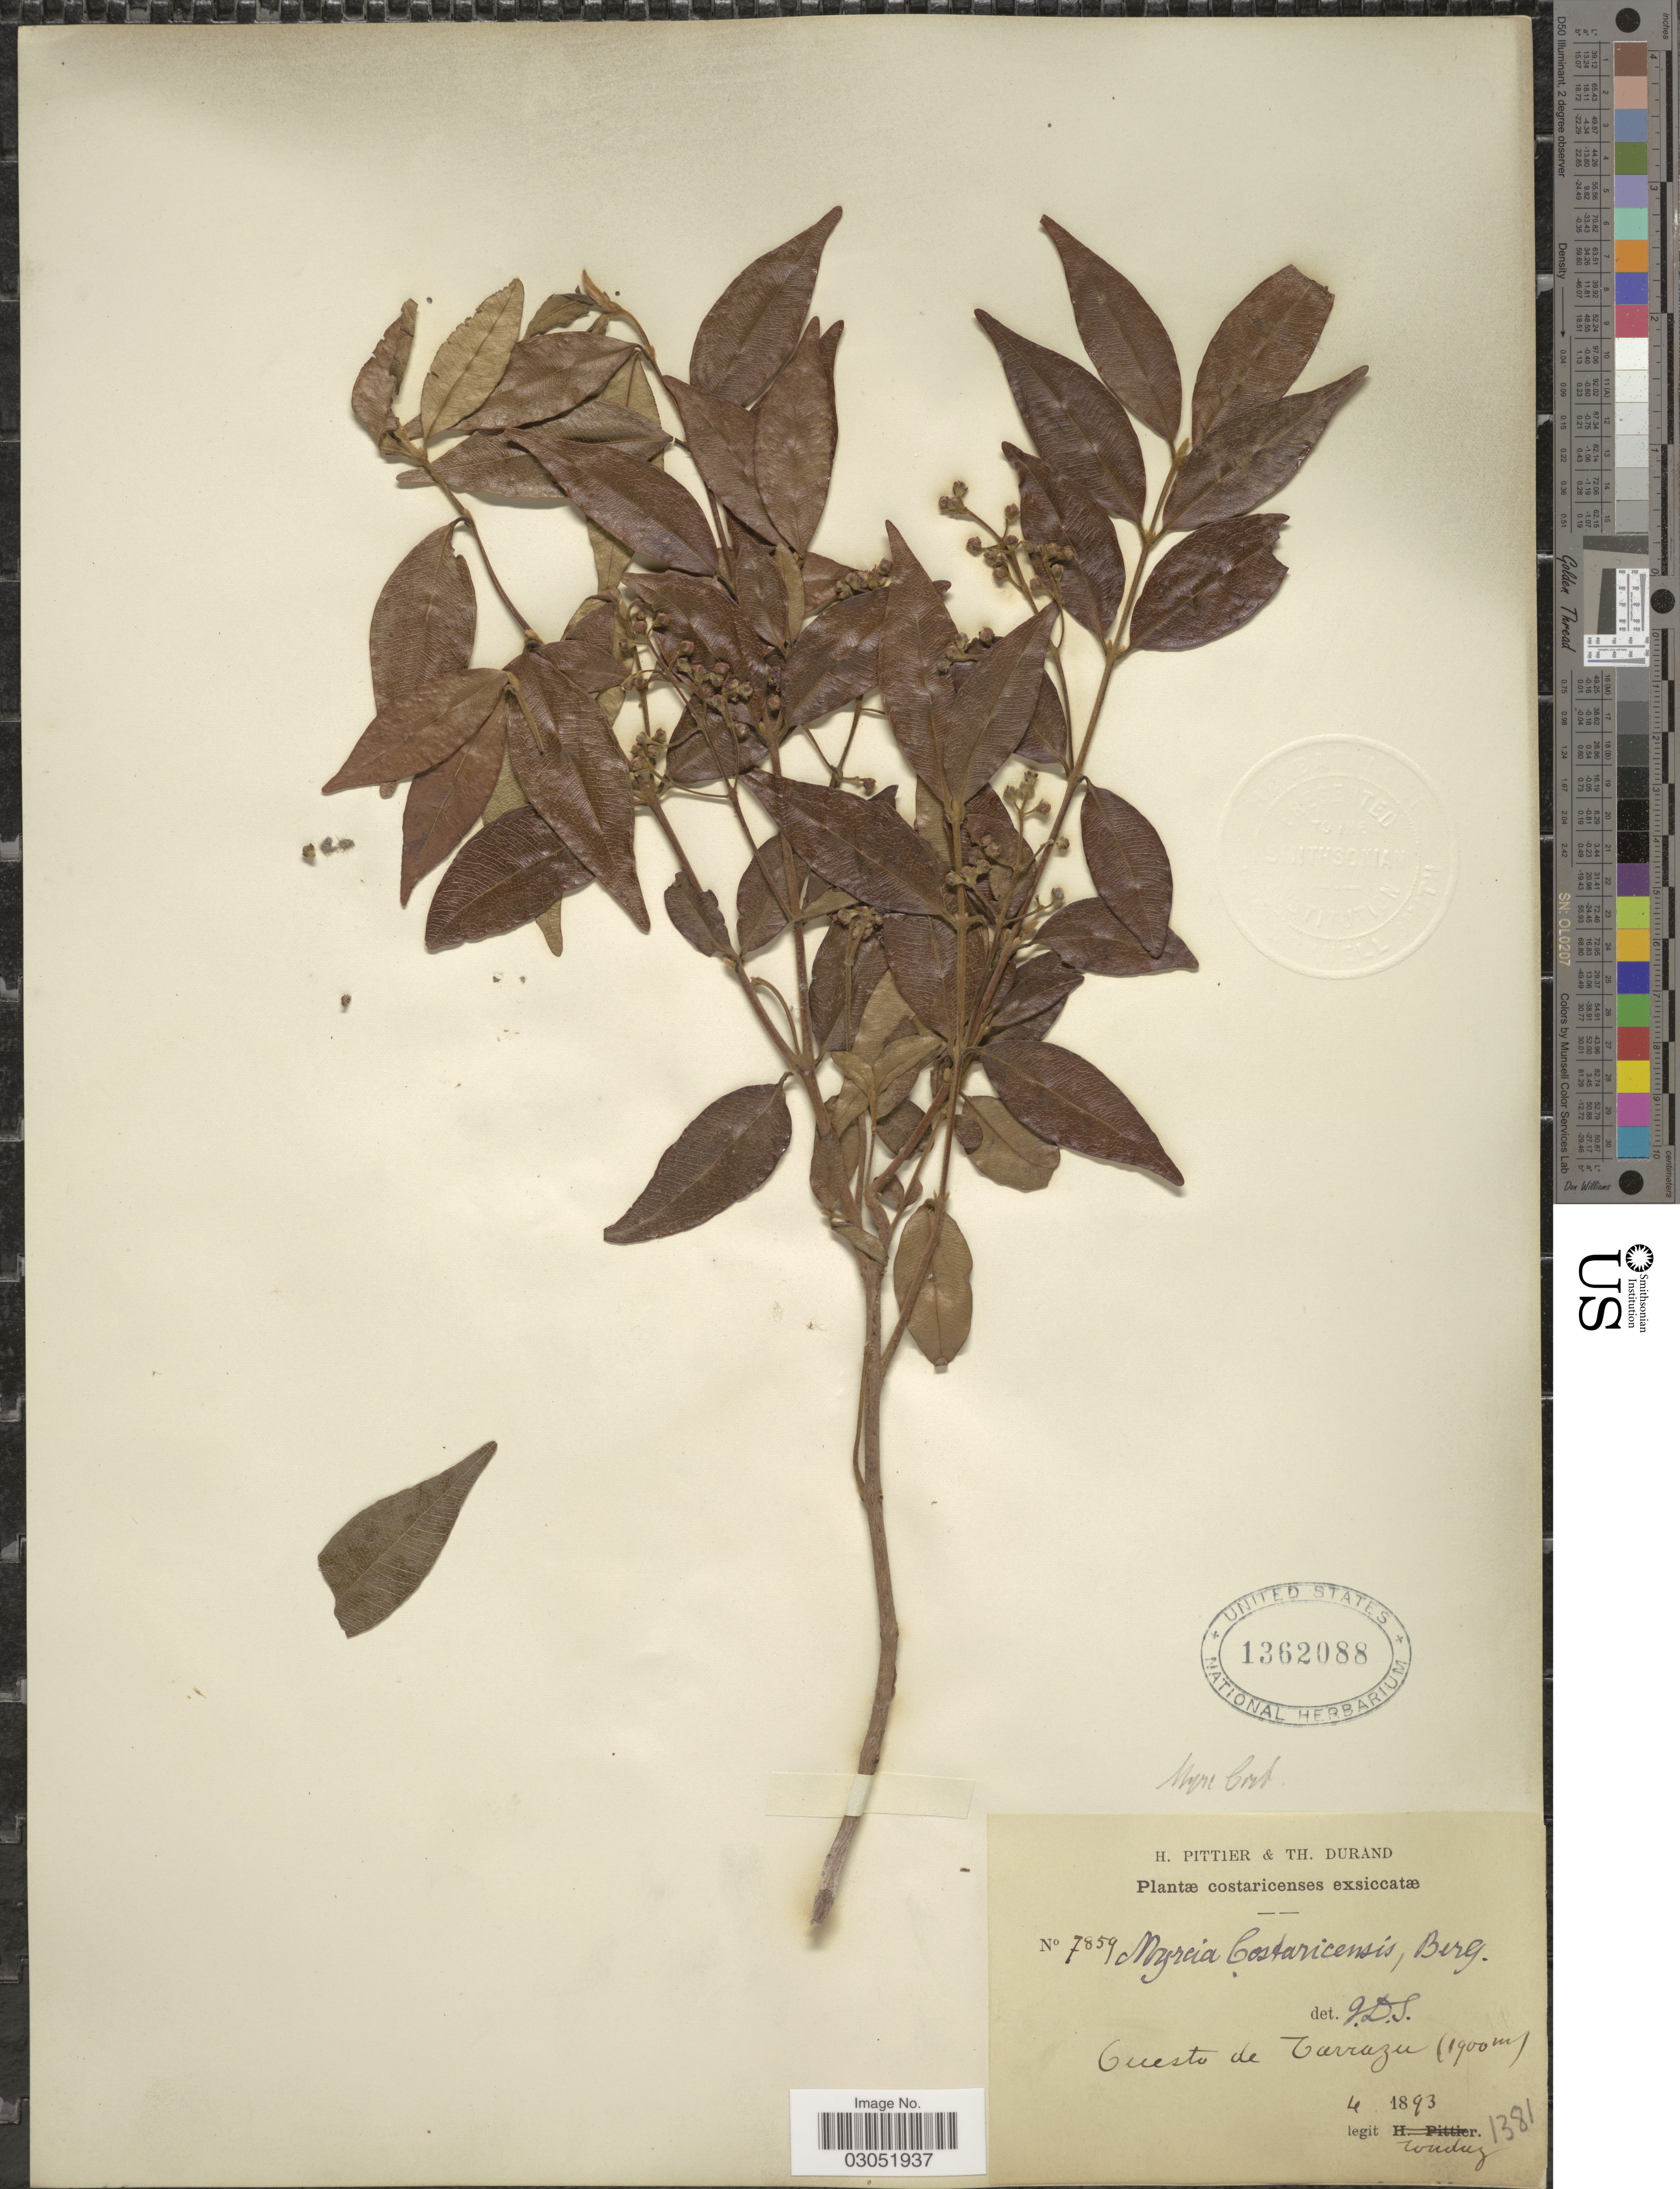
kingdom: Plantae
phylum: Tracheophyta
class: Magnoliopsida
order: Myrtales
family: Myrtaceae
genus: Myrcia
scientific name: Myrcia splendens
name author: (Sw.) DC.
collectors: H. F. Pittier & T. Durand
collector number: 1381?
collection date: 1893-04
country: Costa Rica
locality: Cuesto de Tarrazu.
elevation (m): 1900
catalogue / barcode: US 1362088